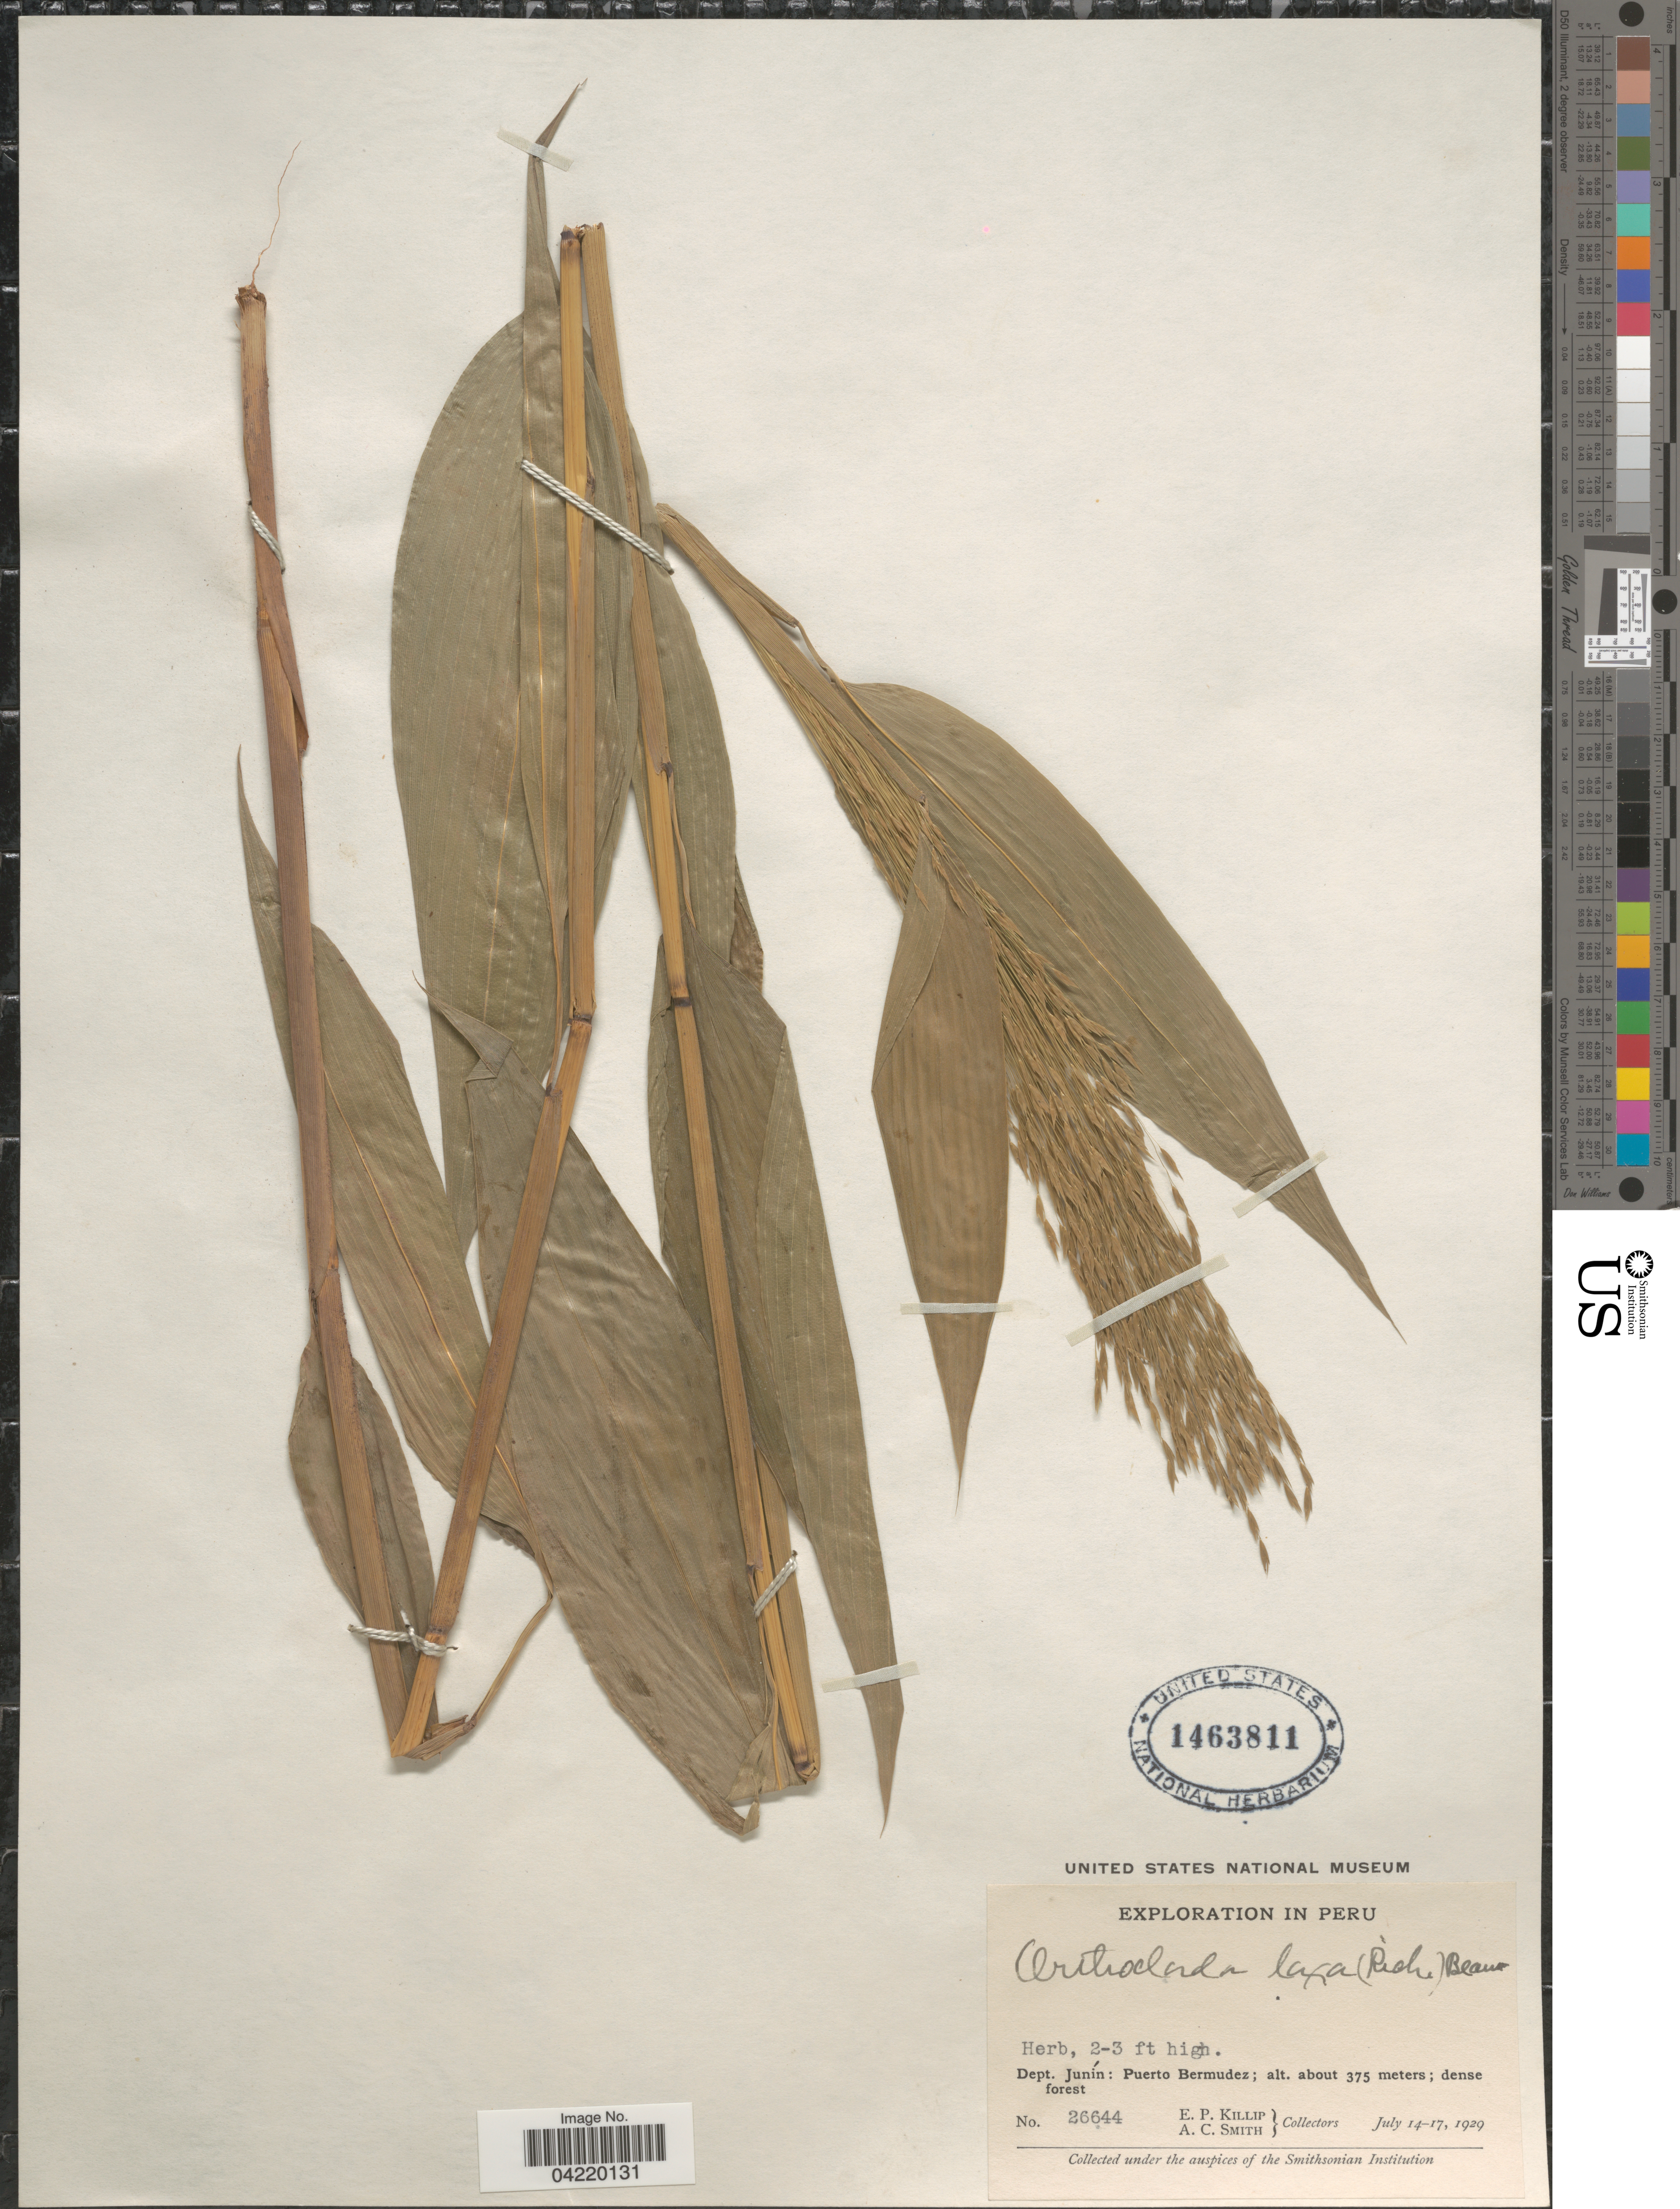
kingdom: Plantae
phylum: Tracheophyta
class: Liliopsida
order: Poales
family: Poaceae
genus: Orthoclada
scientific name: Orthoclada laxa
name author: P. Beauv.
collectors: E. P. Killip & A. C. Smith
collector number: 26644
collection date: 1929-07-14/1929-07-17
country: Peru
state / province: Junín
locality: Exploration in Peru. Dept. Junín: Puerto Bermudez.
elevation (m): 375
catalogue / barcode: US 1463811